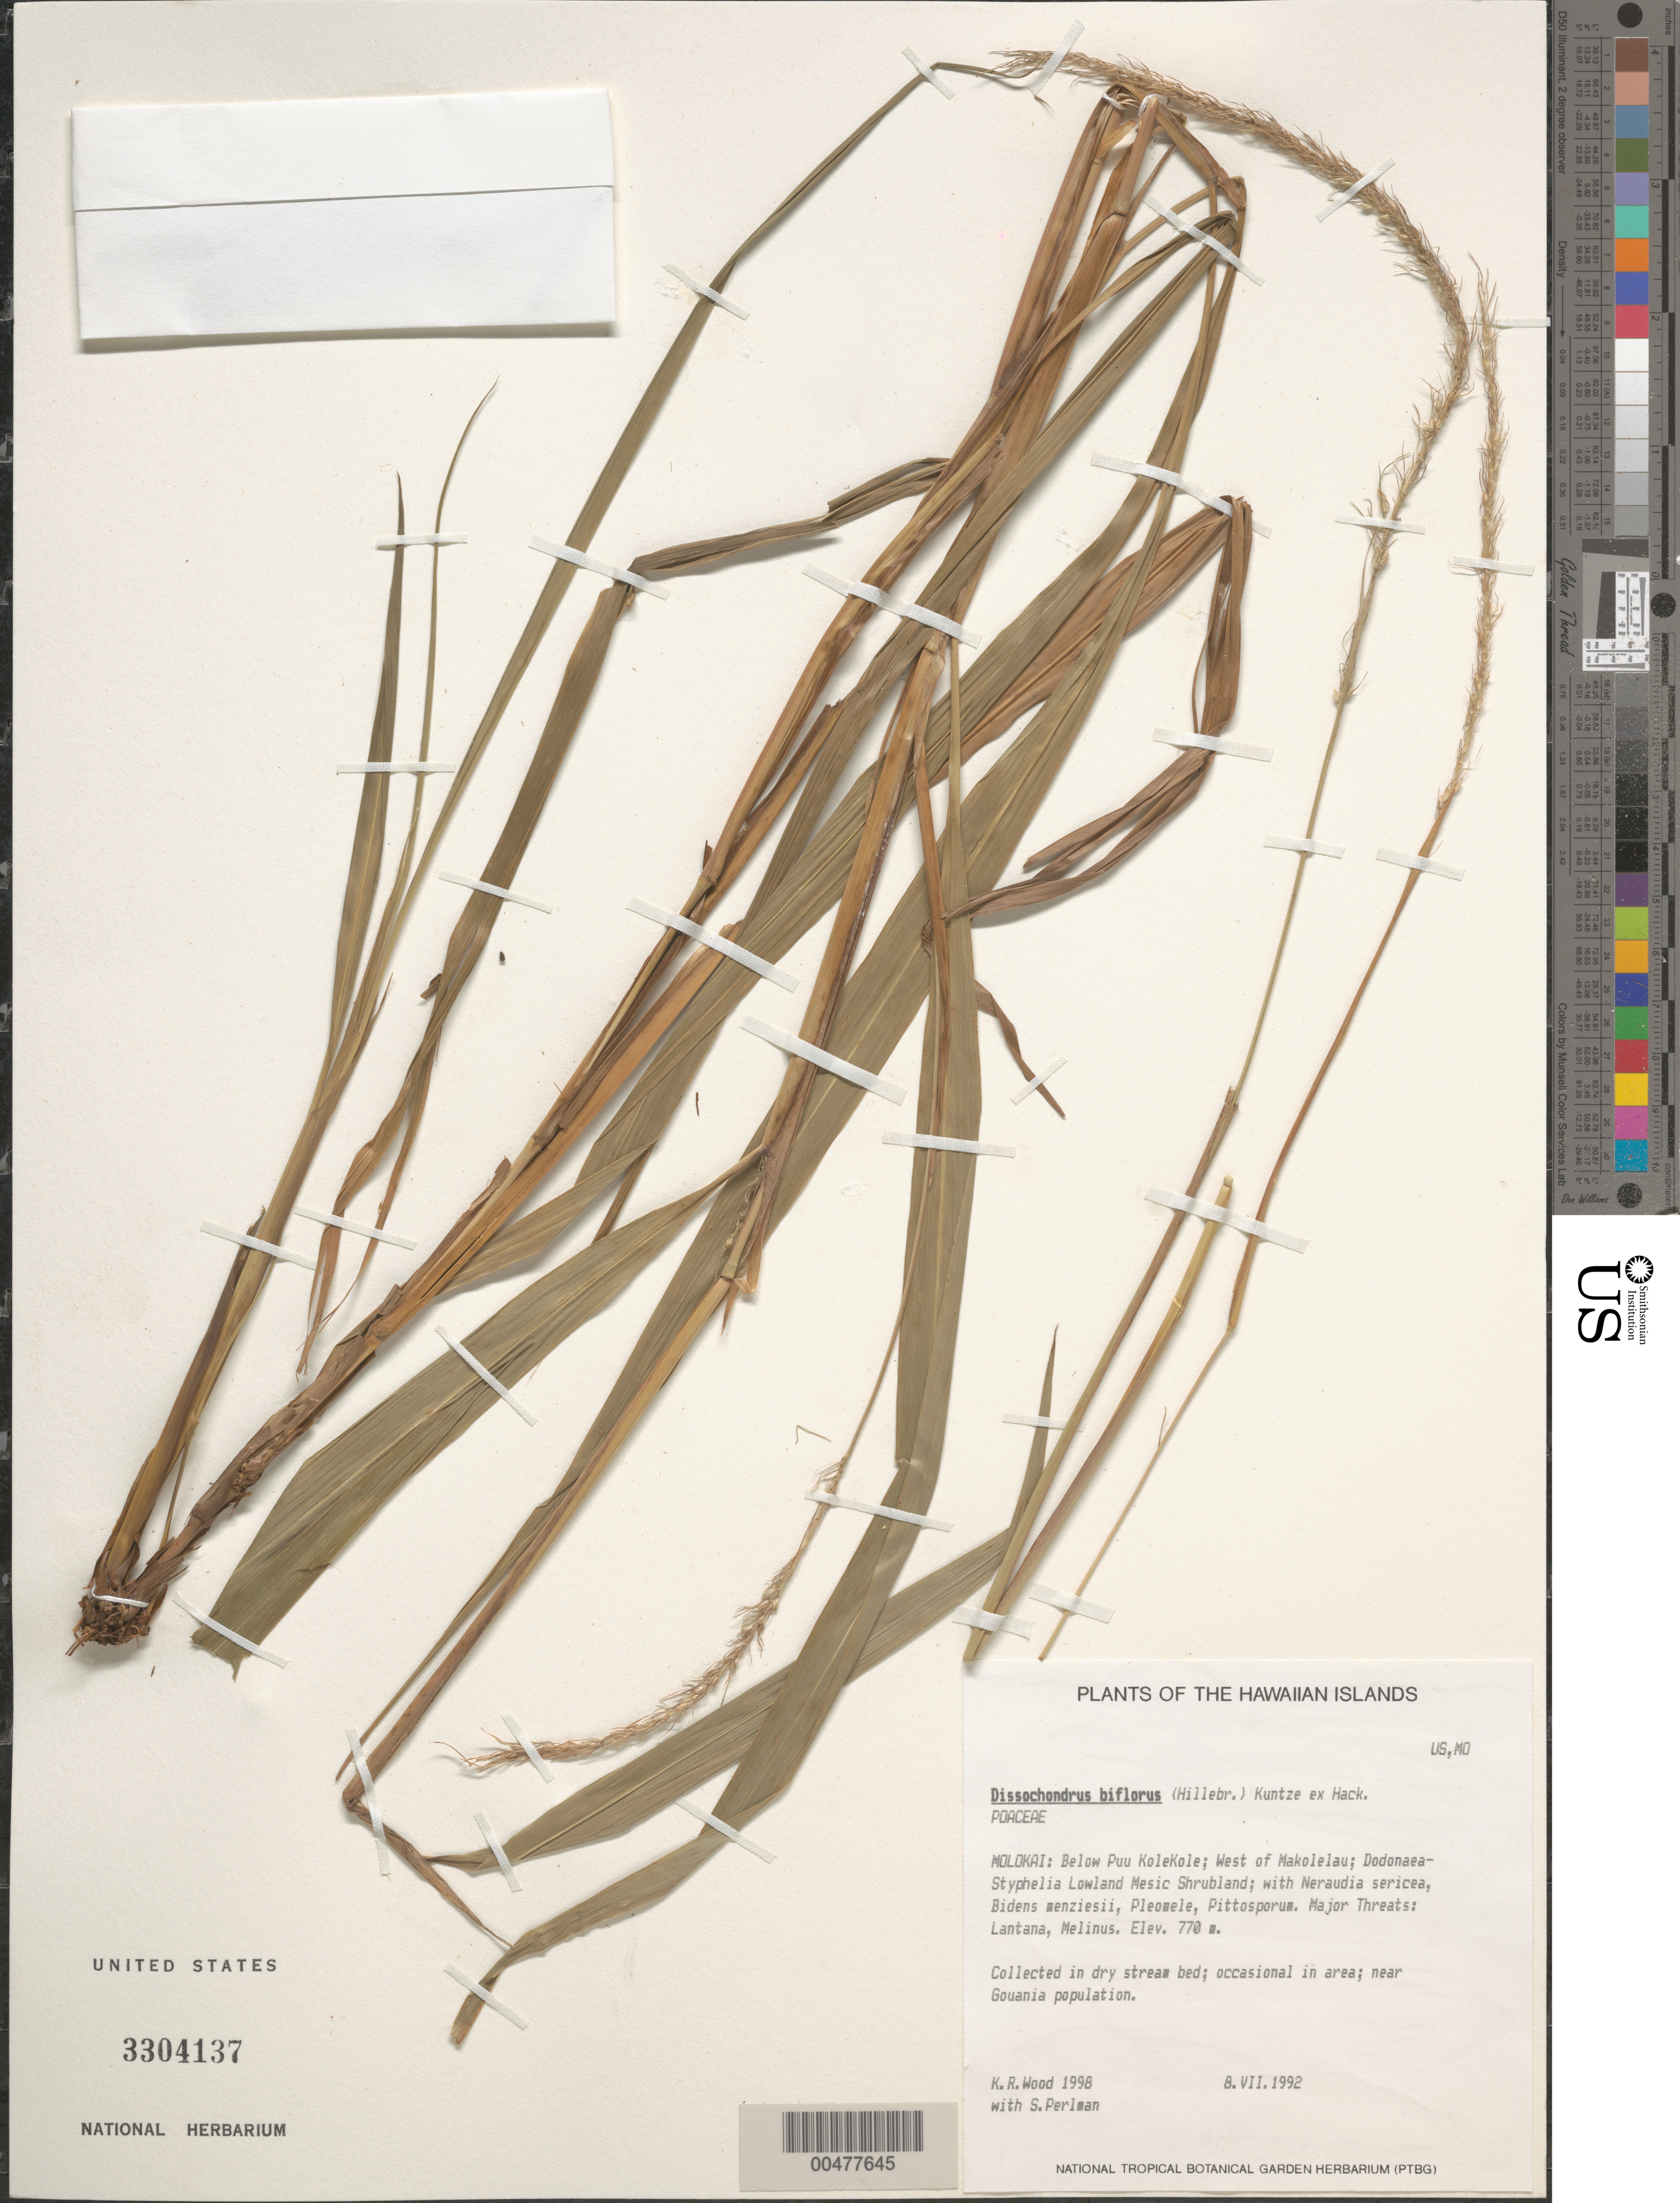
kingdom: Plantae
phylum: Tracheophyta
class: Liliopsida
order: Poales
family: Poaceae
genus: Dissochondrus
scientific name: Dissochondrus biflorus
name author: Kuntze ex Hack.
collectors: K. R. Wood & S. P. Perlman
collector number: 1998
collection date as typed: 8 Jul 1992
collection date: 1992-07-08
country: United States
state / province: Hawaii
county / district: Maui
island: Moloka'i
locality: Below Puu Kolekole, W of Makolelau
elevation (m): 770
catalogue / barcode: US 3304137